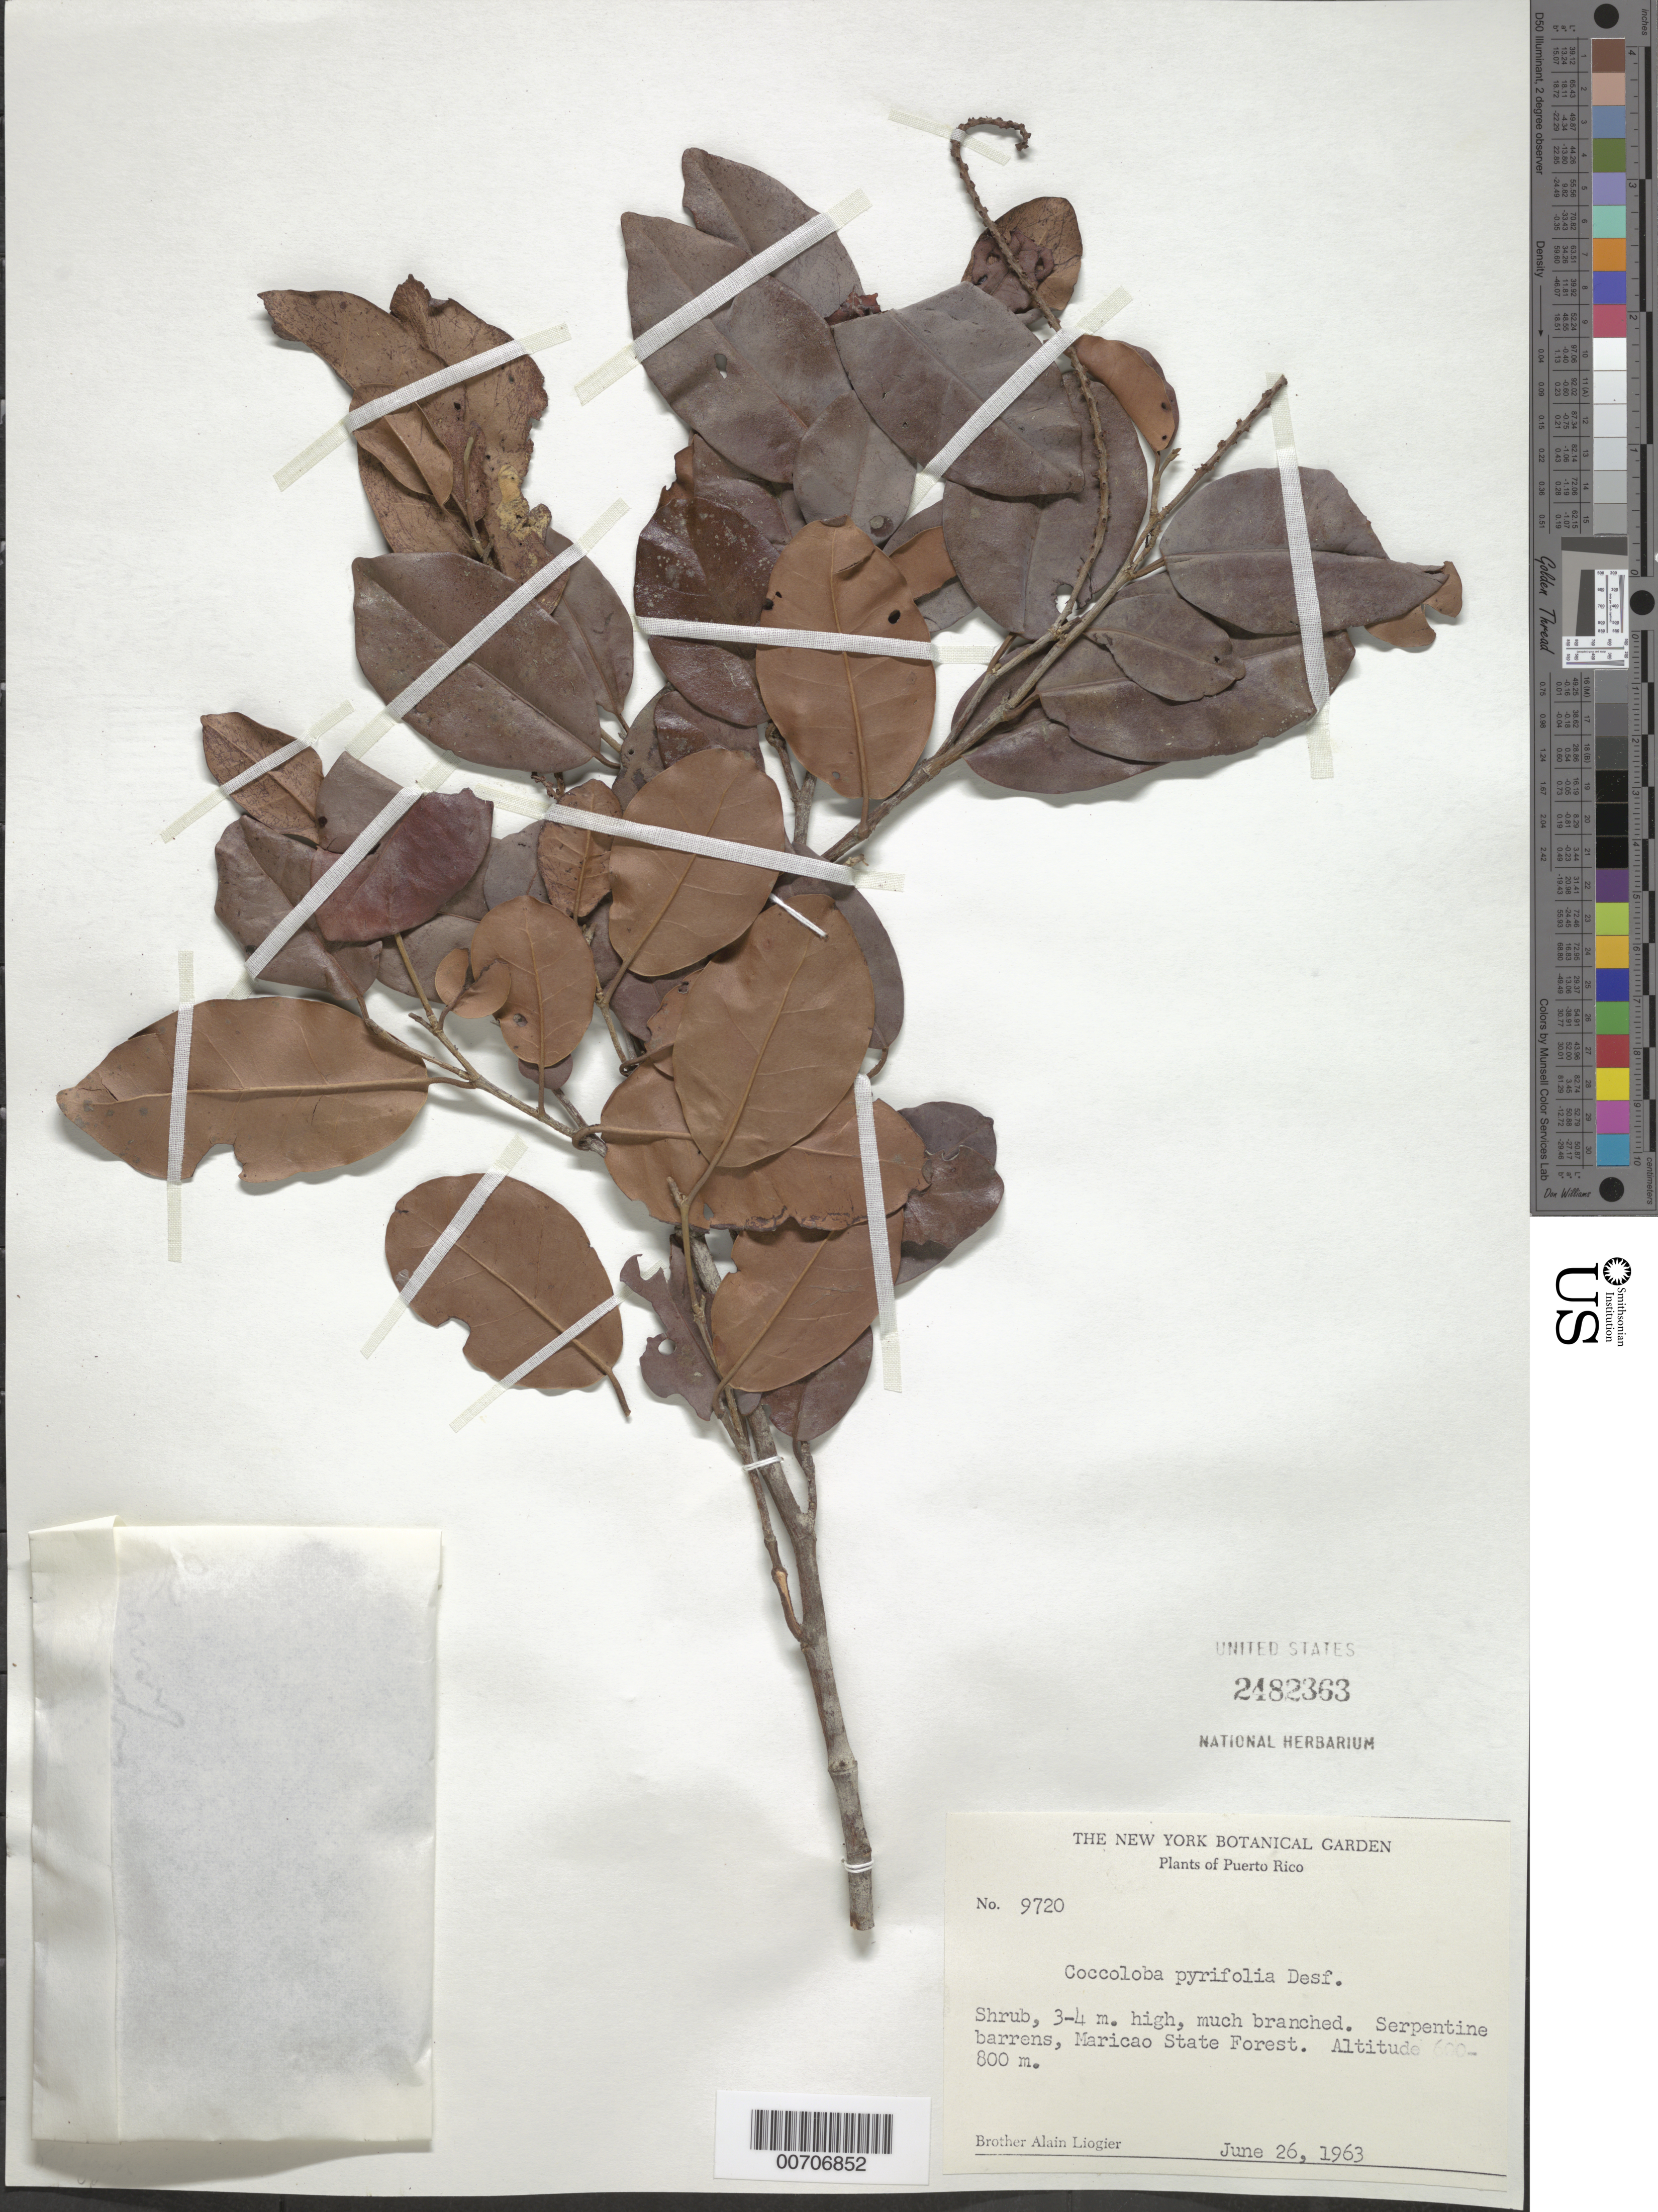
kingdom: Plantae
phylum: Tracheophyta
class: Magnoliopsida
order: Caryophyllales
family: Polygonaceae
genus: Coccoloba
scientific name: Coccoloba pyrifolia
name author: Desf.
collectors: A. H. Liogier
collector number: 9720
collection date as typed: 26 Jun 1963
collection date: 1963-06-26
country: Puerto Rico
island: Greater Antilles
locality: Maricao State Forest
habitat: Serpentine barrens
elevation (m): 600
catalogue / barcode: US 2482363